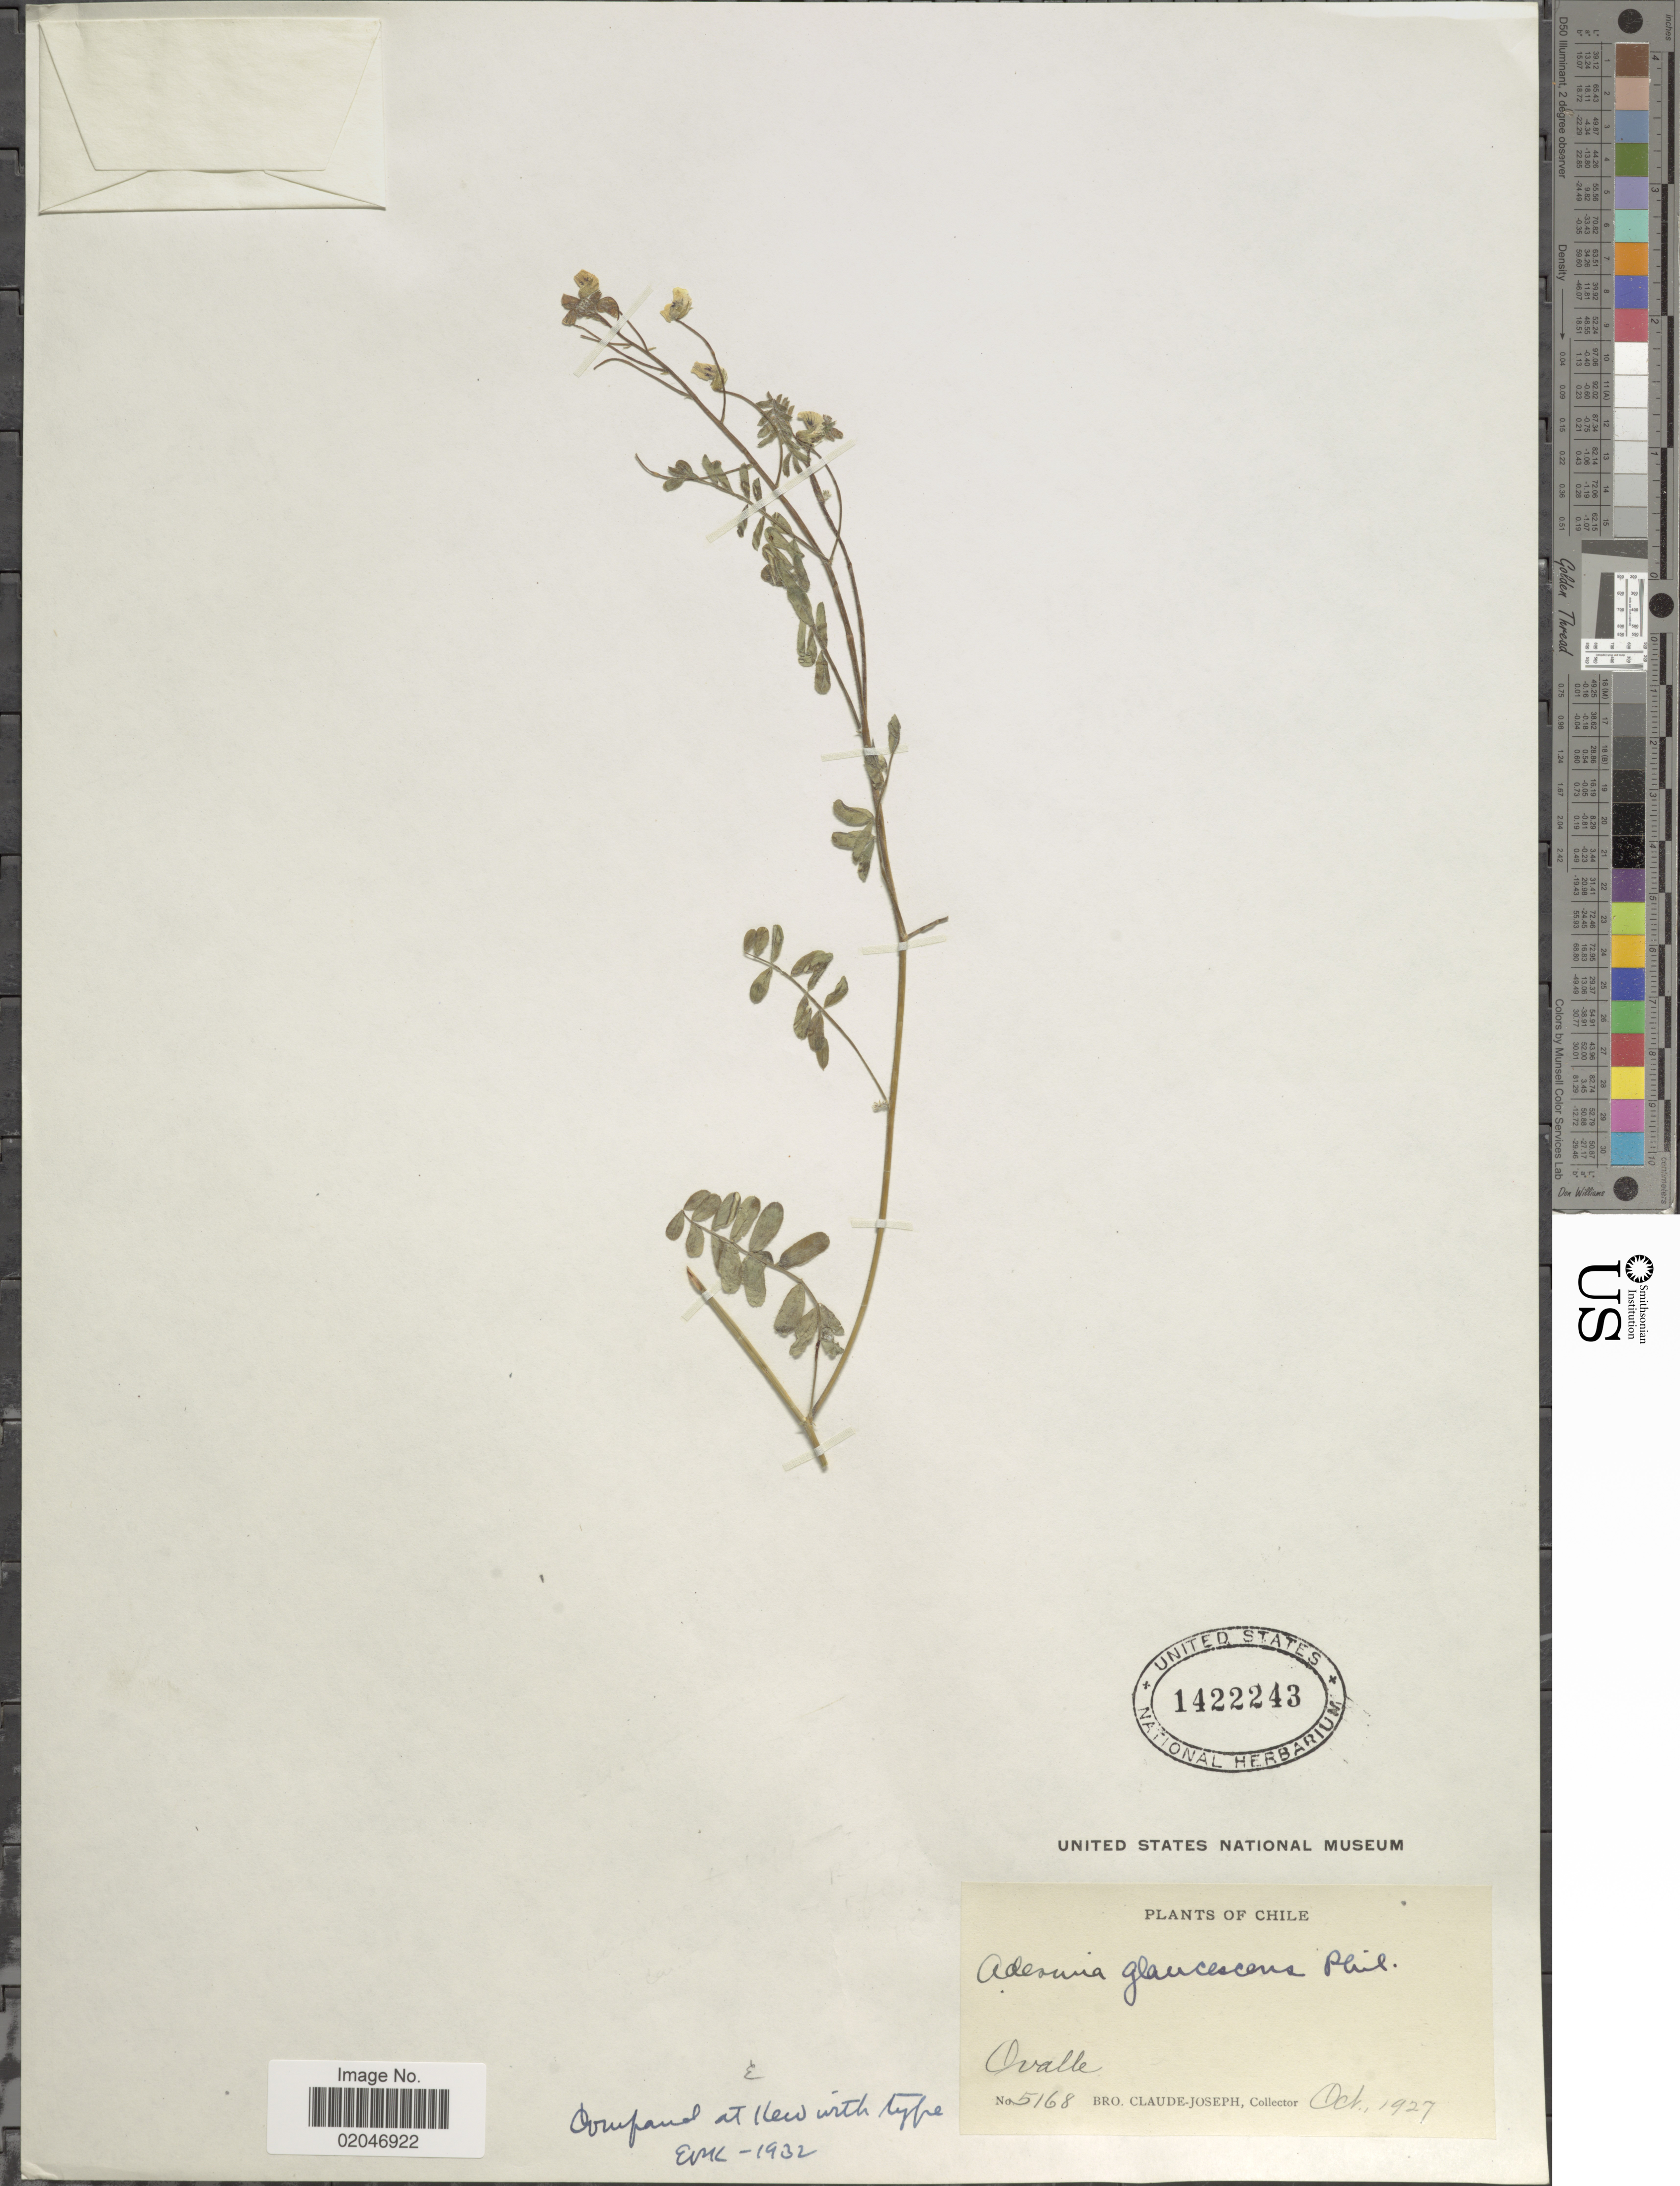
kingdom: Plantae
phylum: Tracheophyta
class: Magnoliopsida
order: Fabales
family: Fabaceae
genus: Adesmia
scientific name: Adesmia glaucescens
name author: Phil.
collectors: Bro. Claude-Joseph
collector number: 5168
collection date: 1927-10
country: Chile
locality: Ovalle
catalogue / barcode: US 1422243